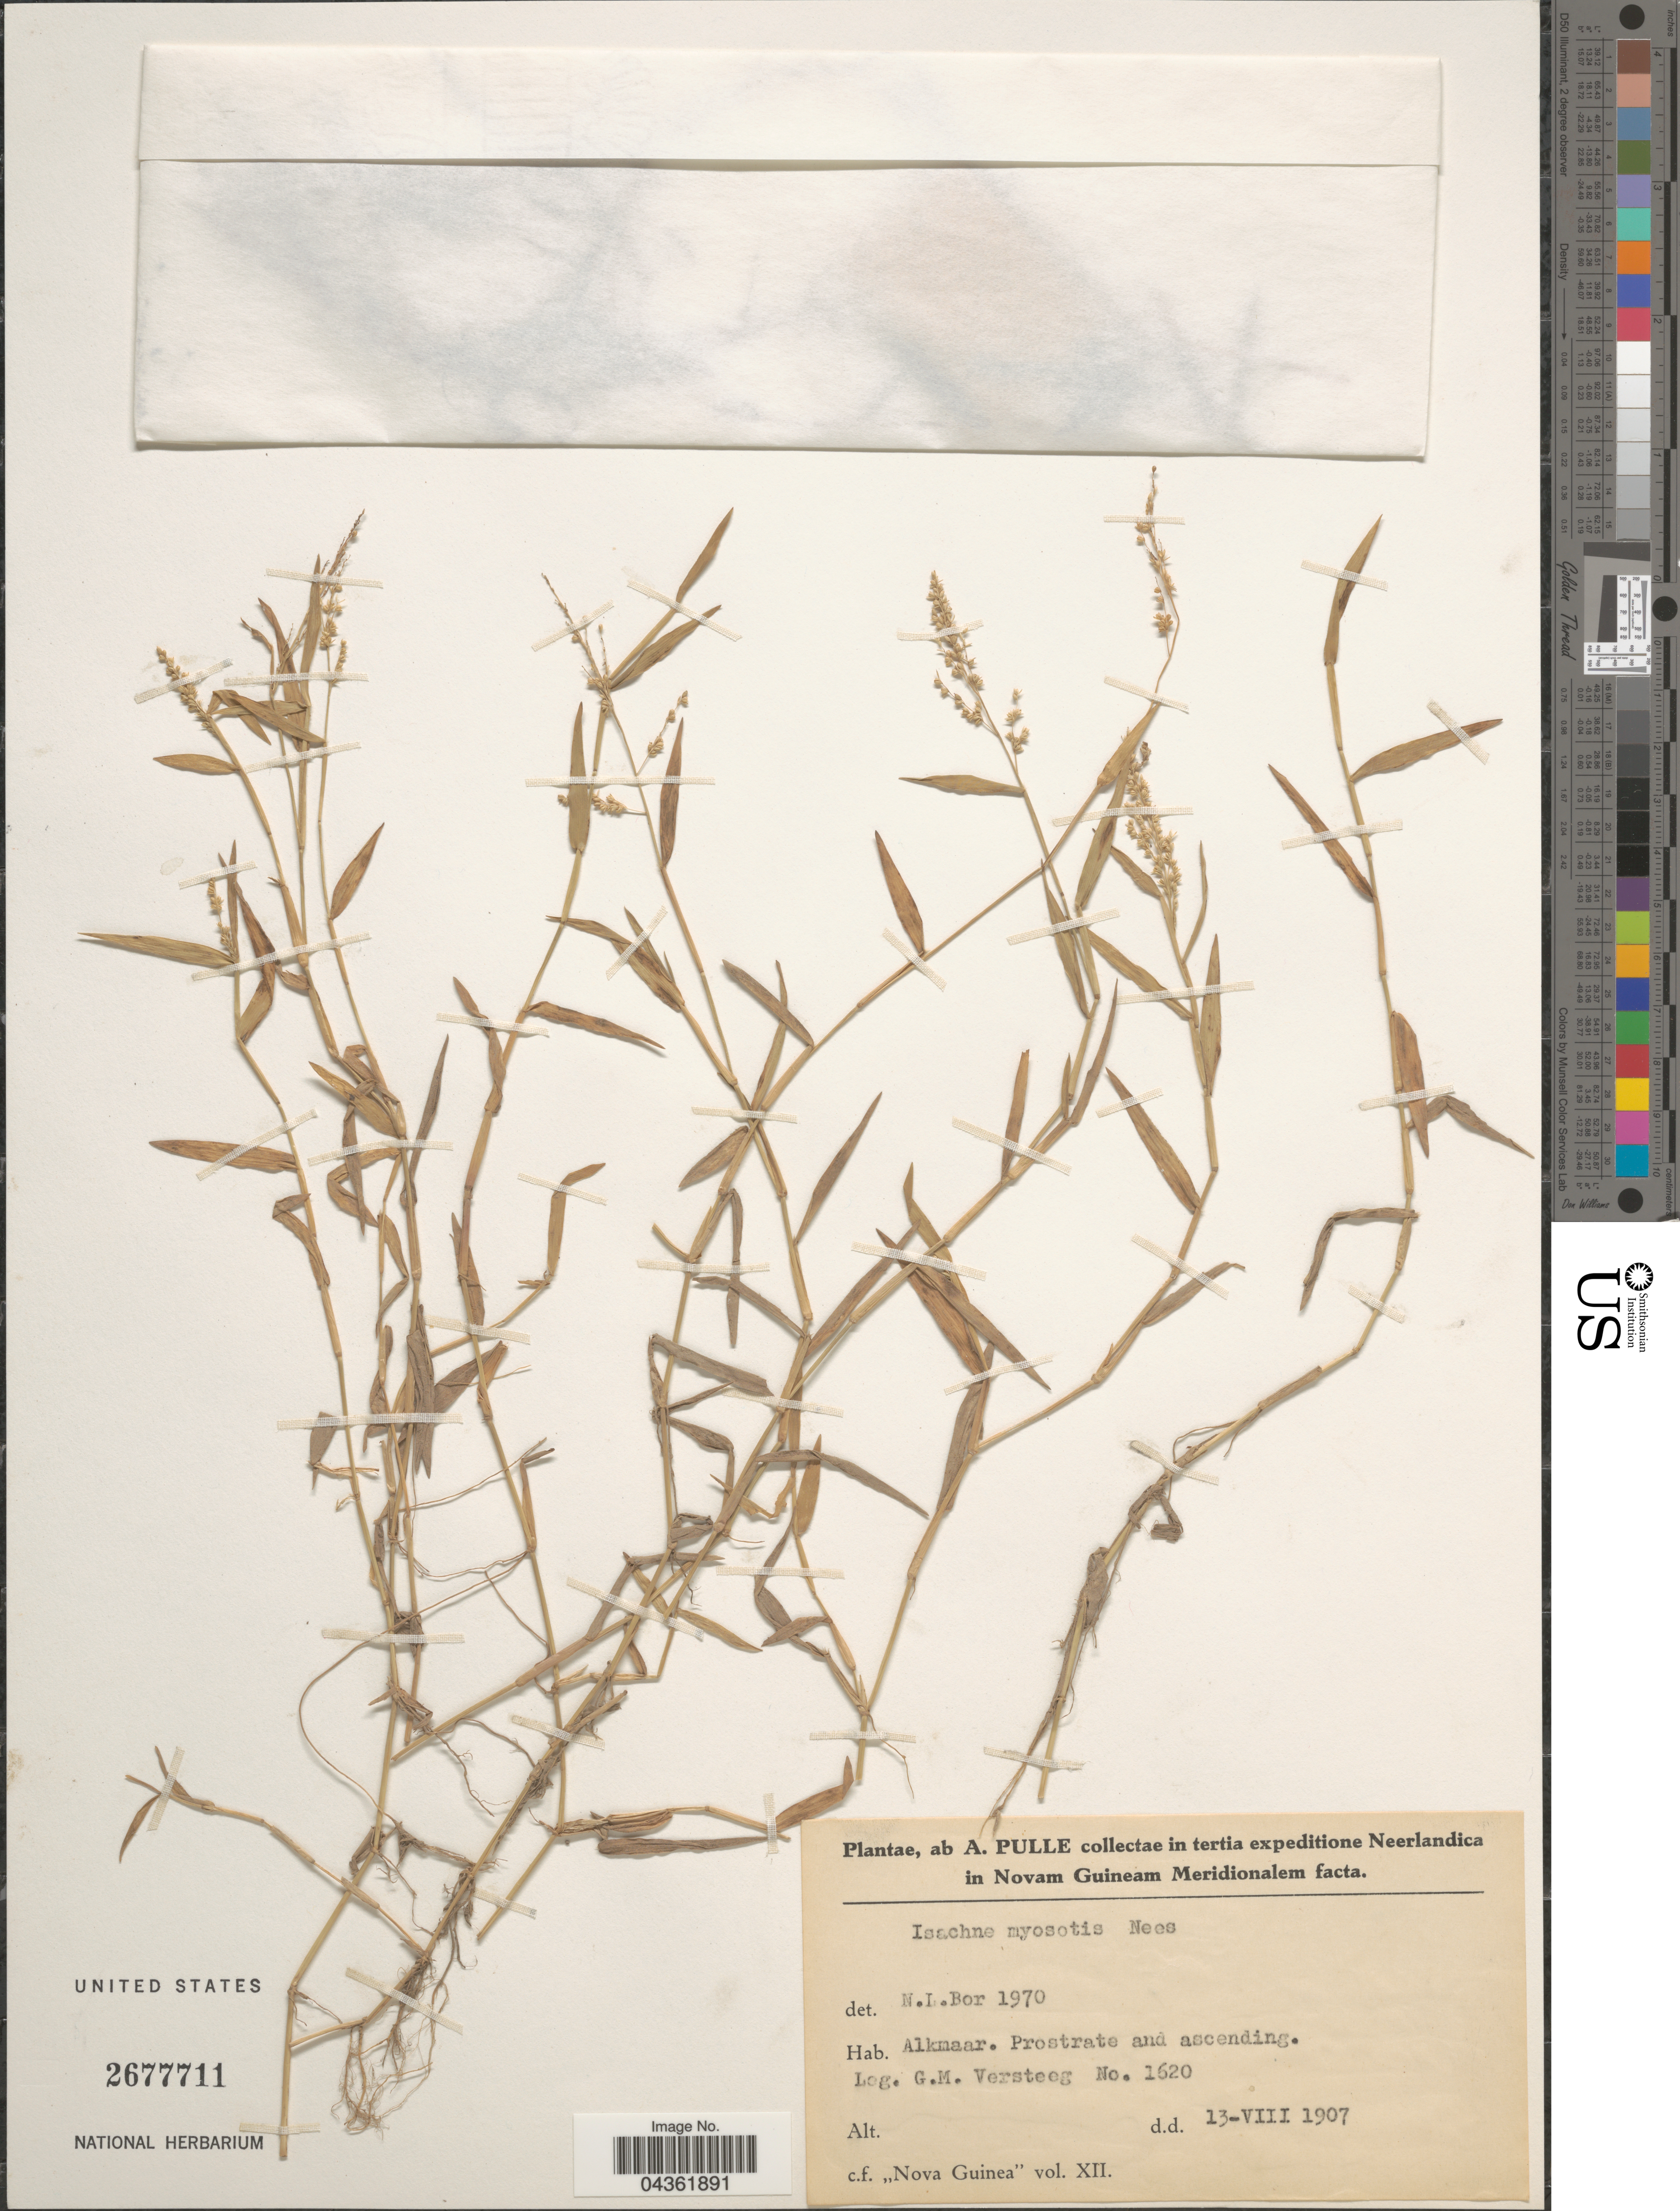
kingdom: Plantae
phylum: Tracheophyta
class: Liliopsida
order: Poales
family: Poaceae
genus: Isachne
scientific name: Isachne myosotis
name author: Nees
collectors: G. Versteeg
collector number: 1620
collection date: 1907-08-13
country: Indonesia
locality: In tertia expeditione Neerlandica in Novam Guineam Meridionalem facta. Alkmaar. Prostrate and ascending.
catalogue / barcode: US 2677711